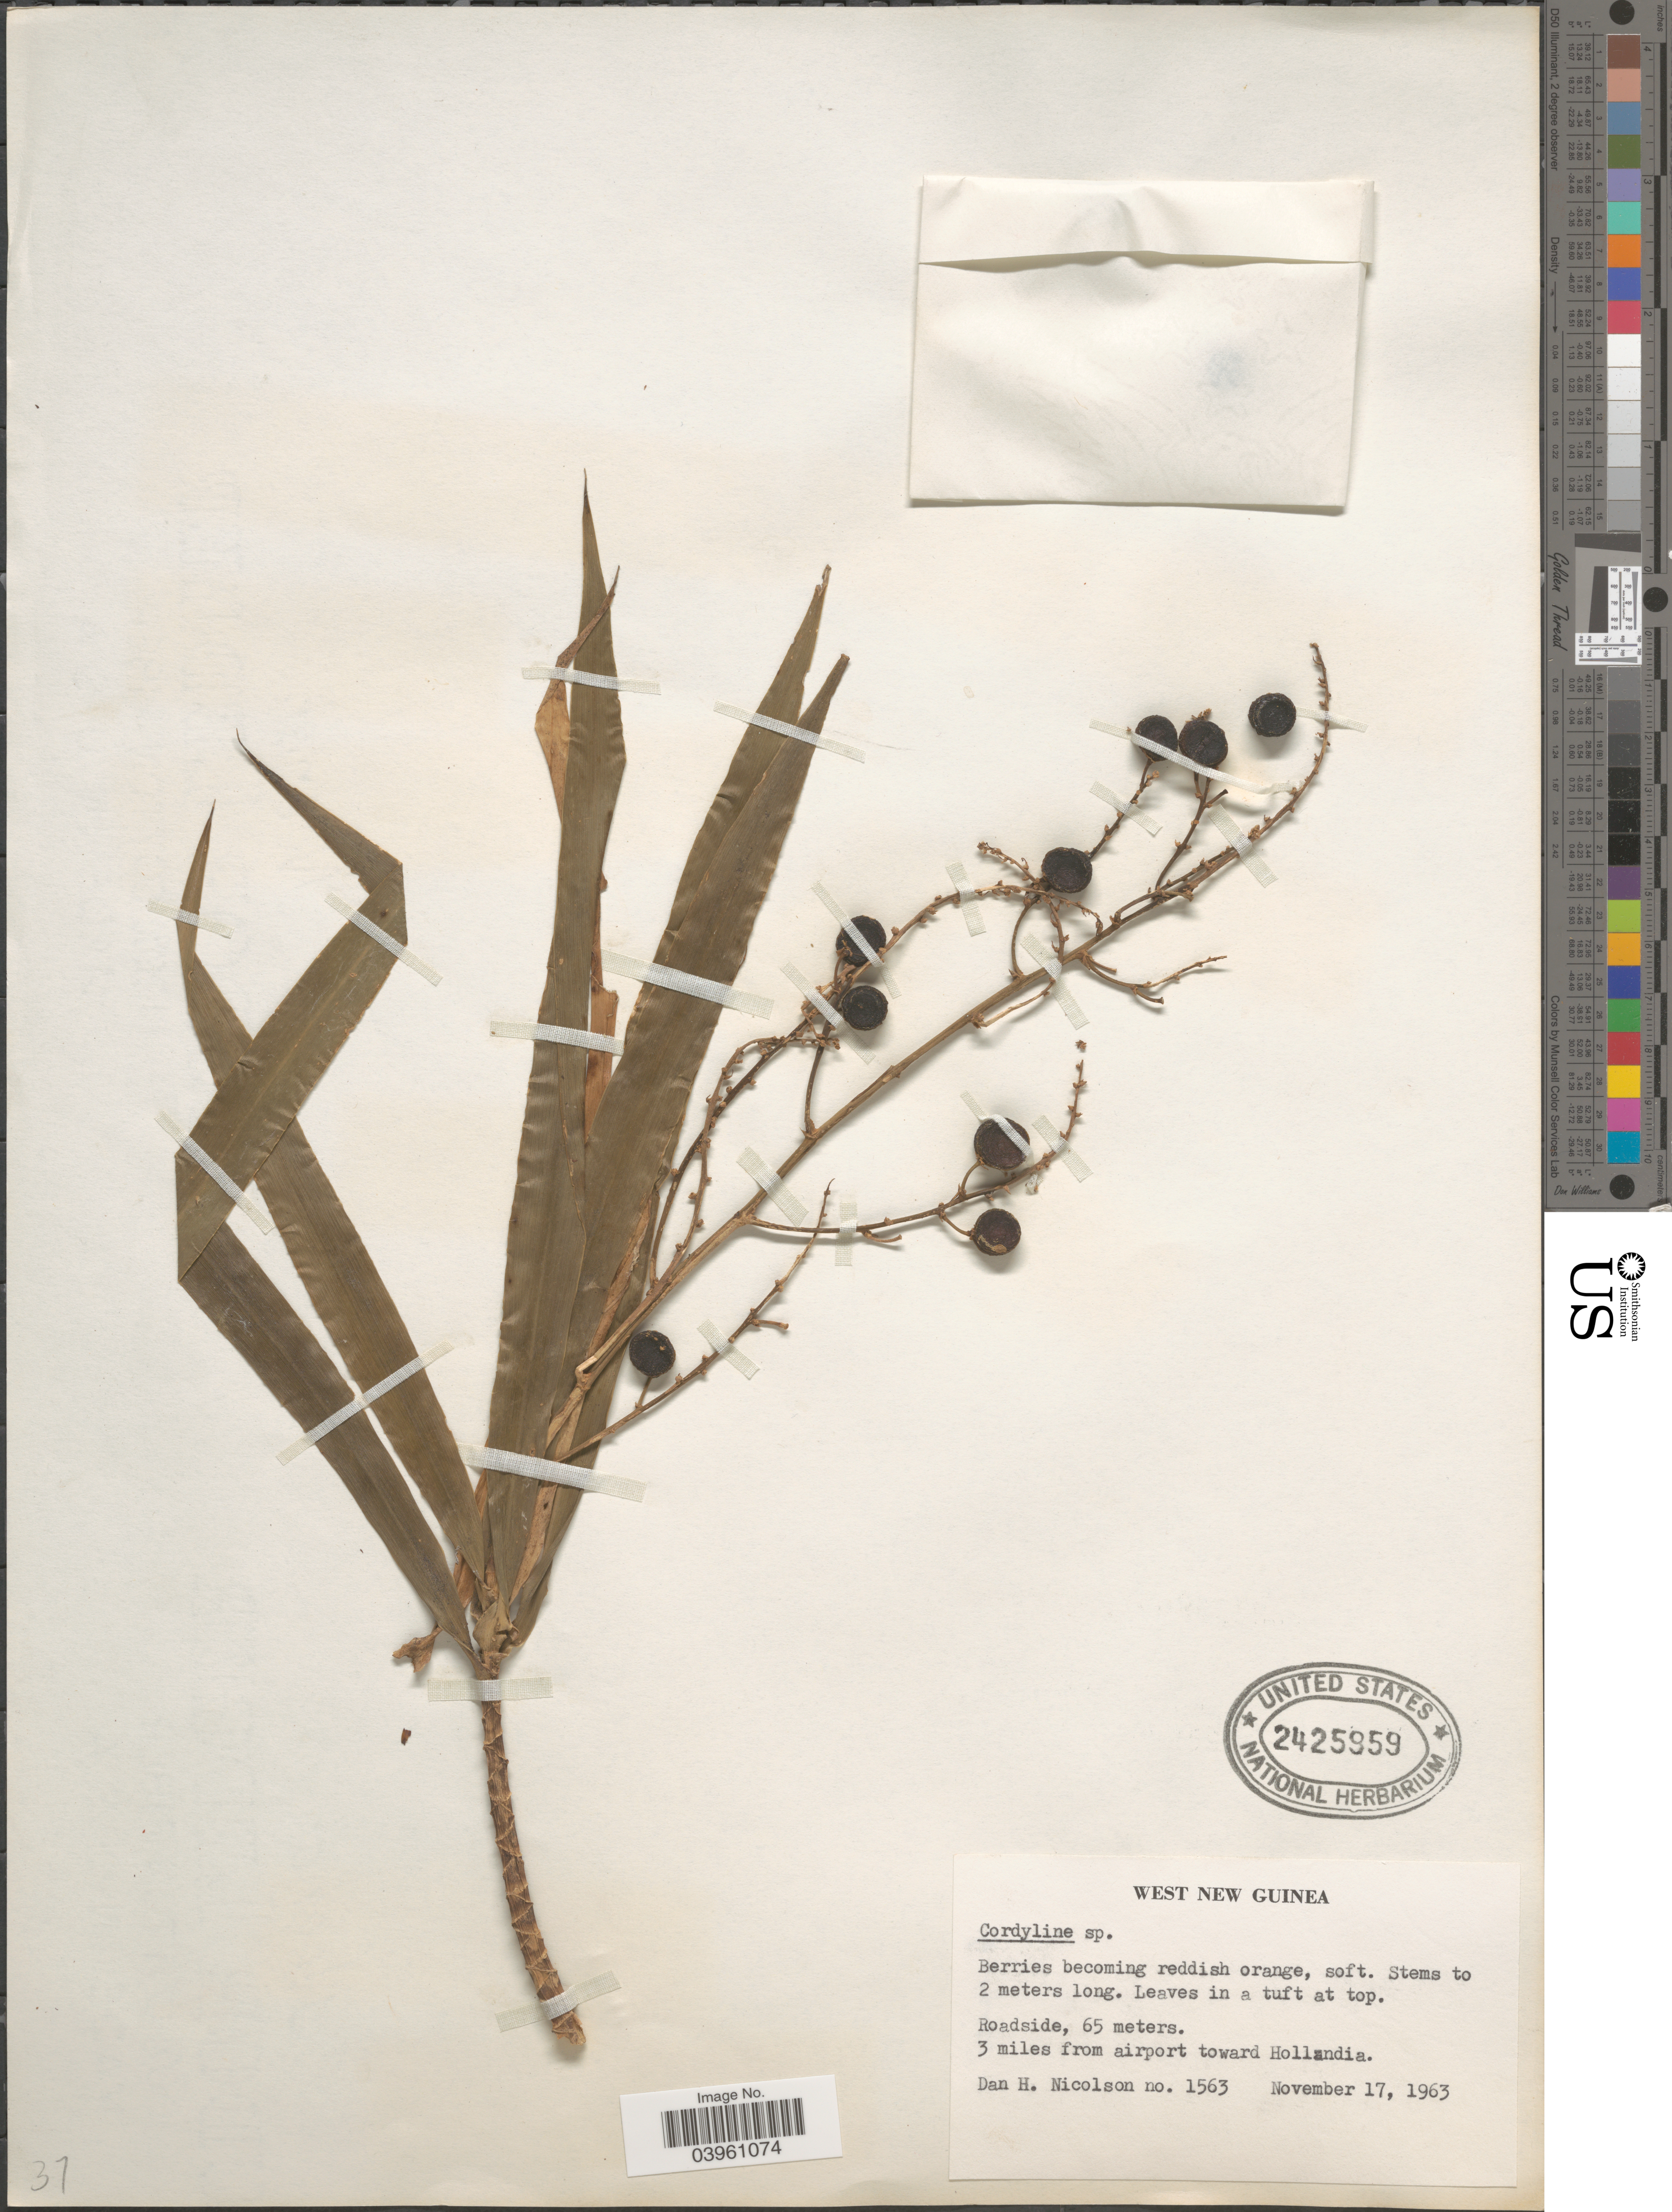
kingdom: Plantae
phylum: Tracheophyta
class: Liliopsida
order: Asparagales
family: Asparagaceae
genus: Cordyline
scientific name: Cordyline sp.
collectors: D. H. Nicolson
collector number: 1563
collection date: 1963-11-17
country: Indonesia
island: New Guinea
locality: West New Guinea. 3 miles from airport toward Hollandia.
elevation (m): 65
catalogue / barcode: US 2425959